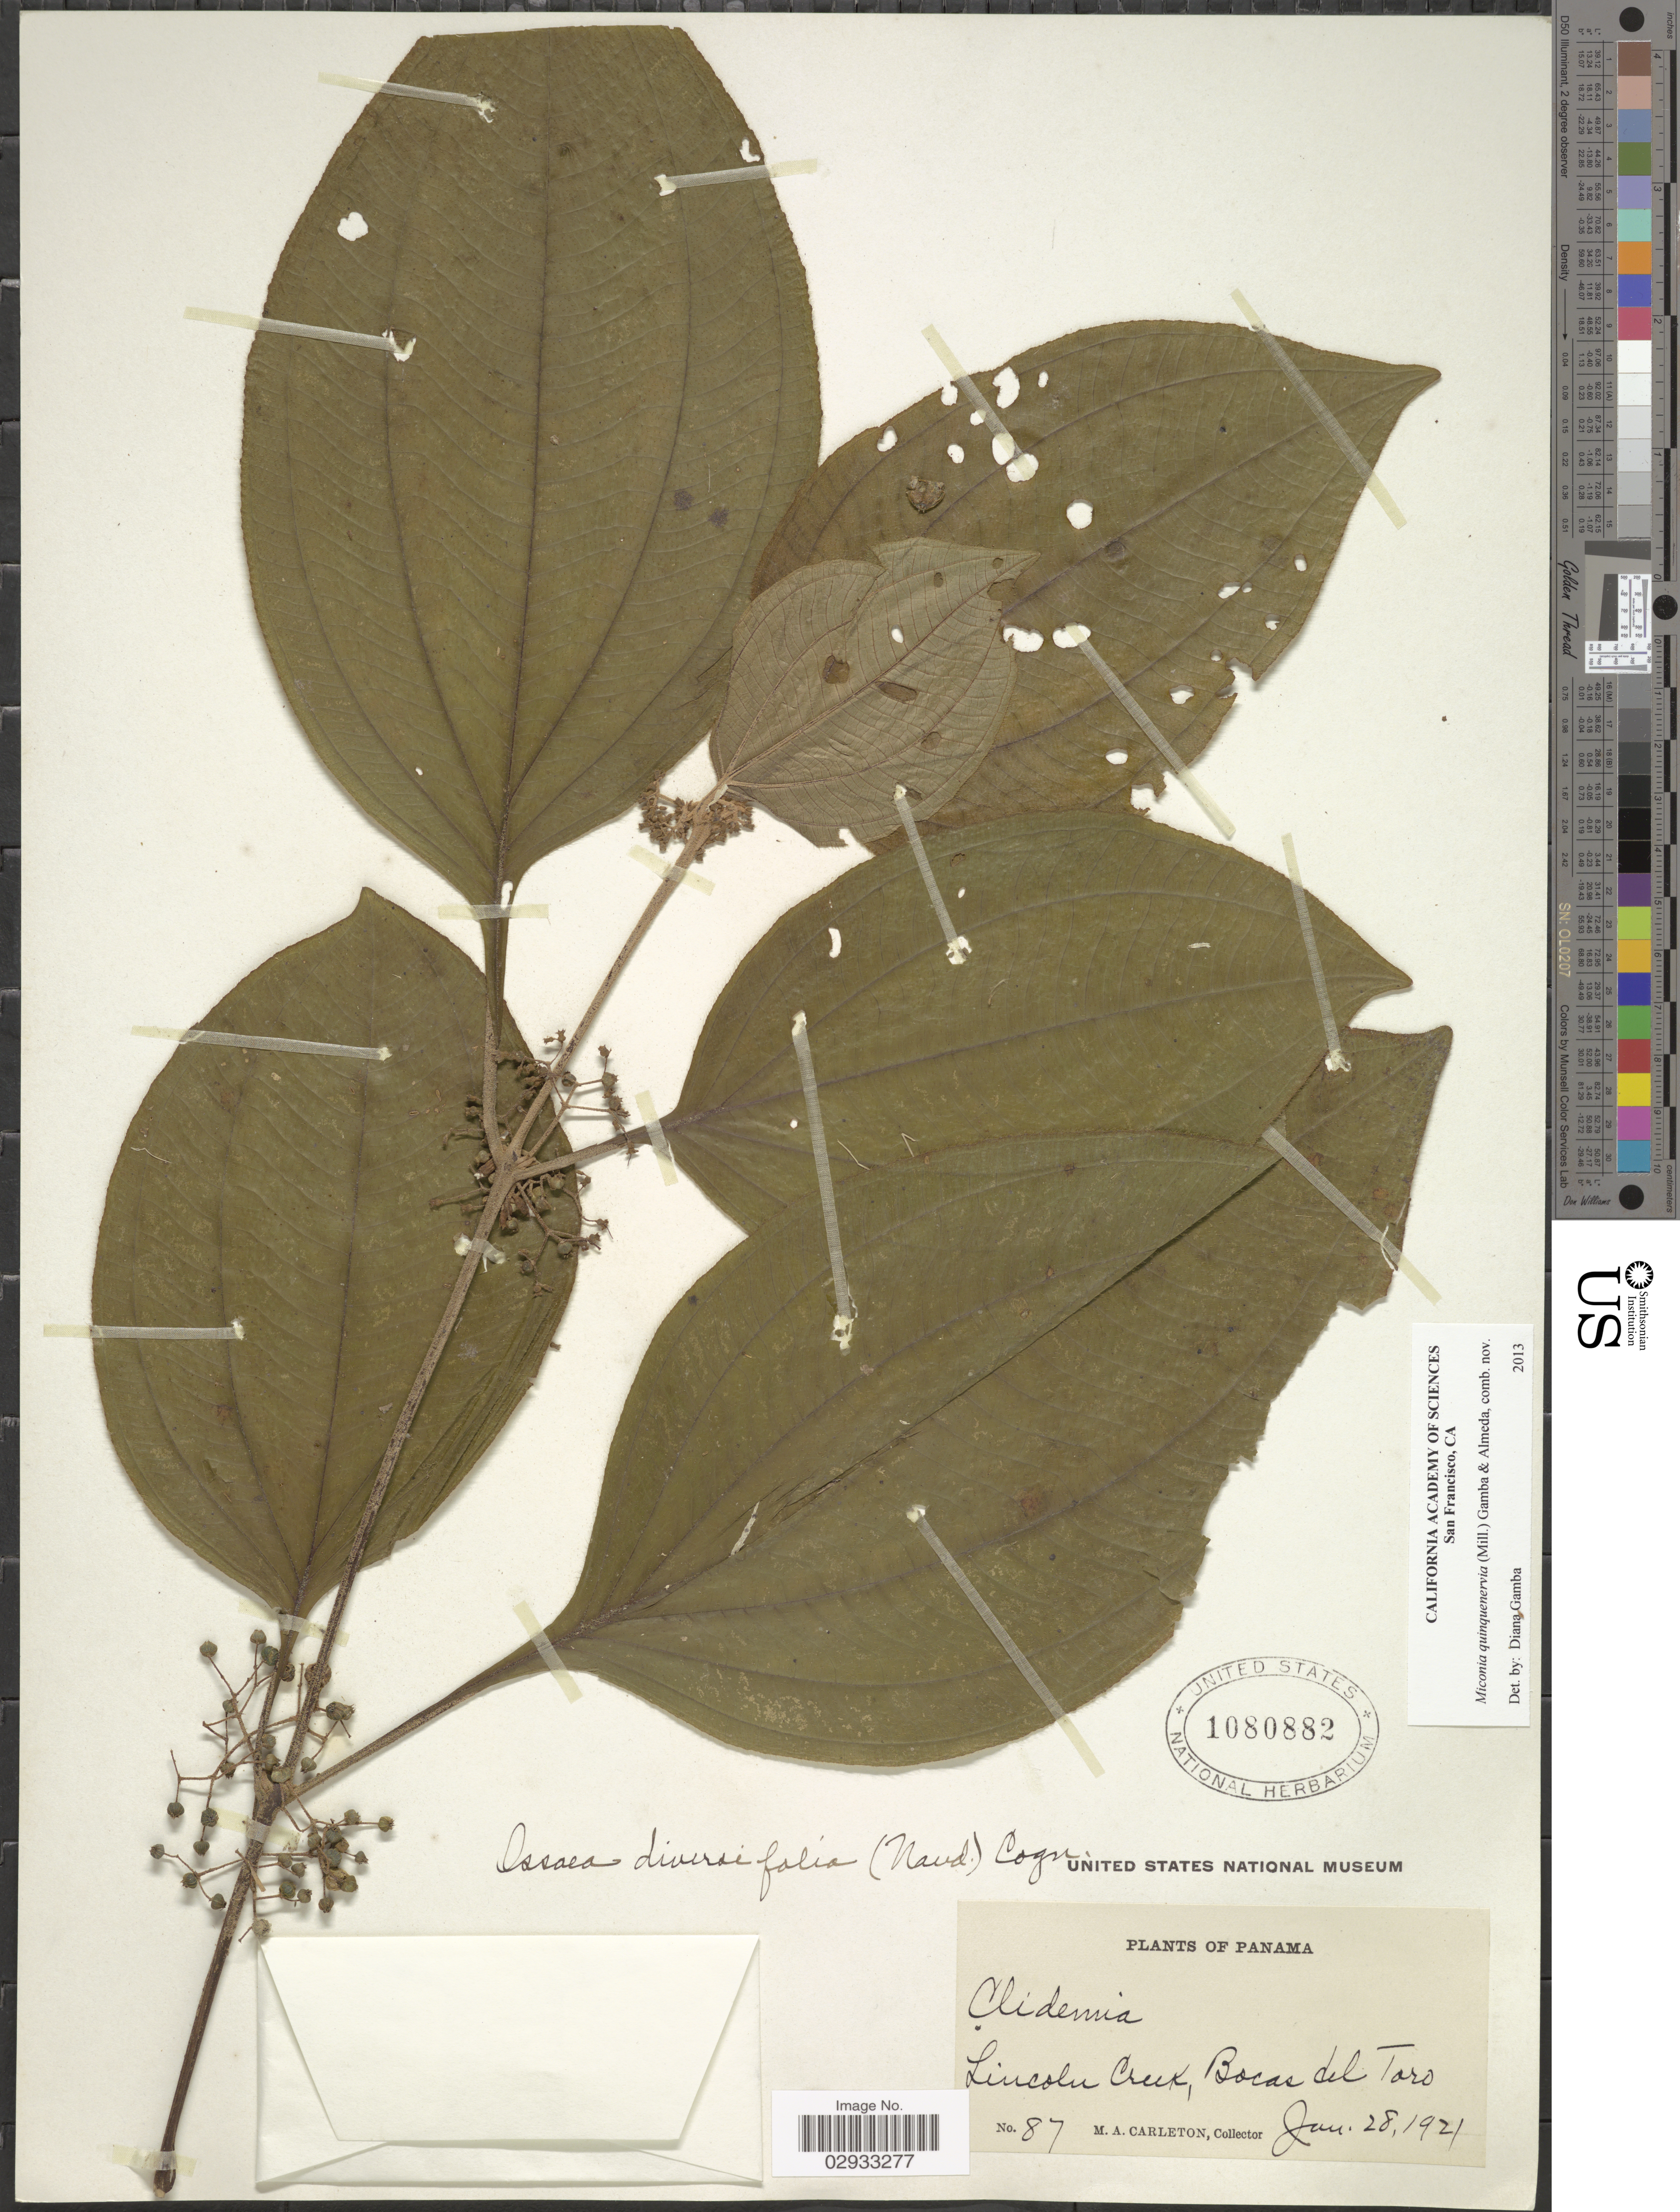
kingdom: Plantae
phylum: Tracheophyta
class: Magnoliopsida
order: Myrtales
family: Melastomataceae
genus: Miconia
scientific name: Miconia quinquenervia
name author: (Mill.) Gamba & Almeda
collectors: M. A. Carleton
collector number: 87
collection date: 1921-01-28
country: Panama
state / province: Bocas del Toro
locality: Lincoln Creek.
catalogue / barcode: US 1080882